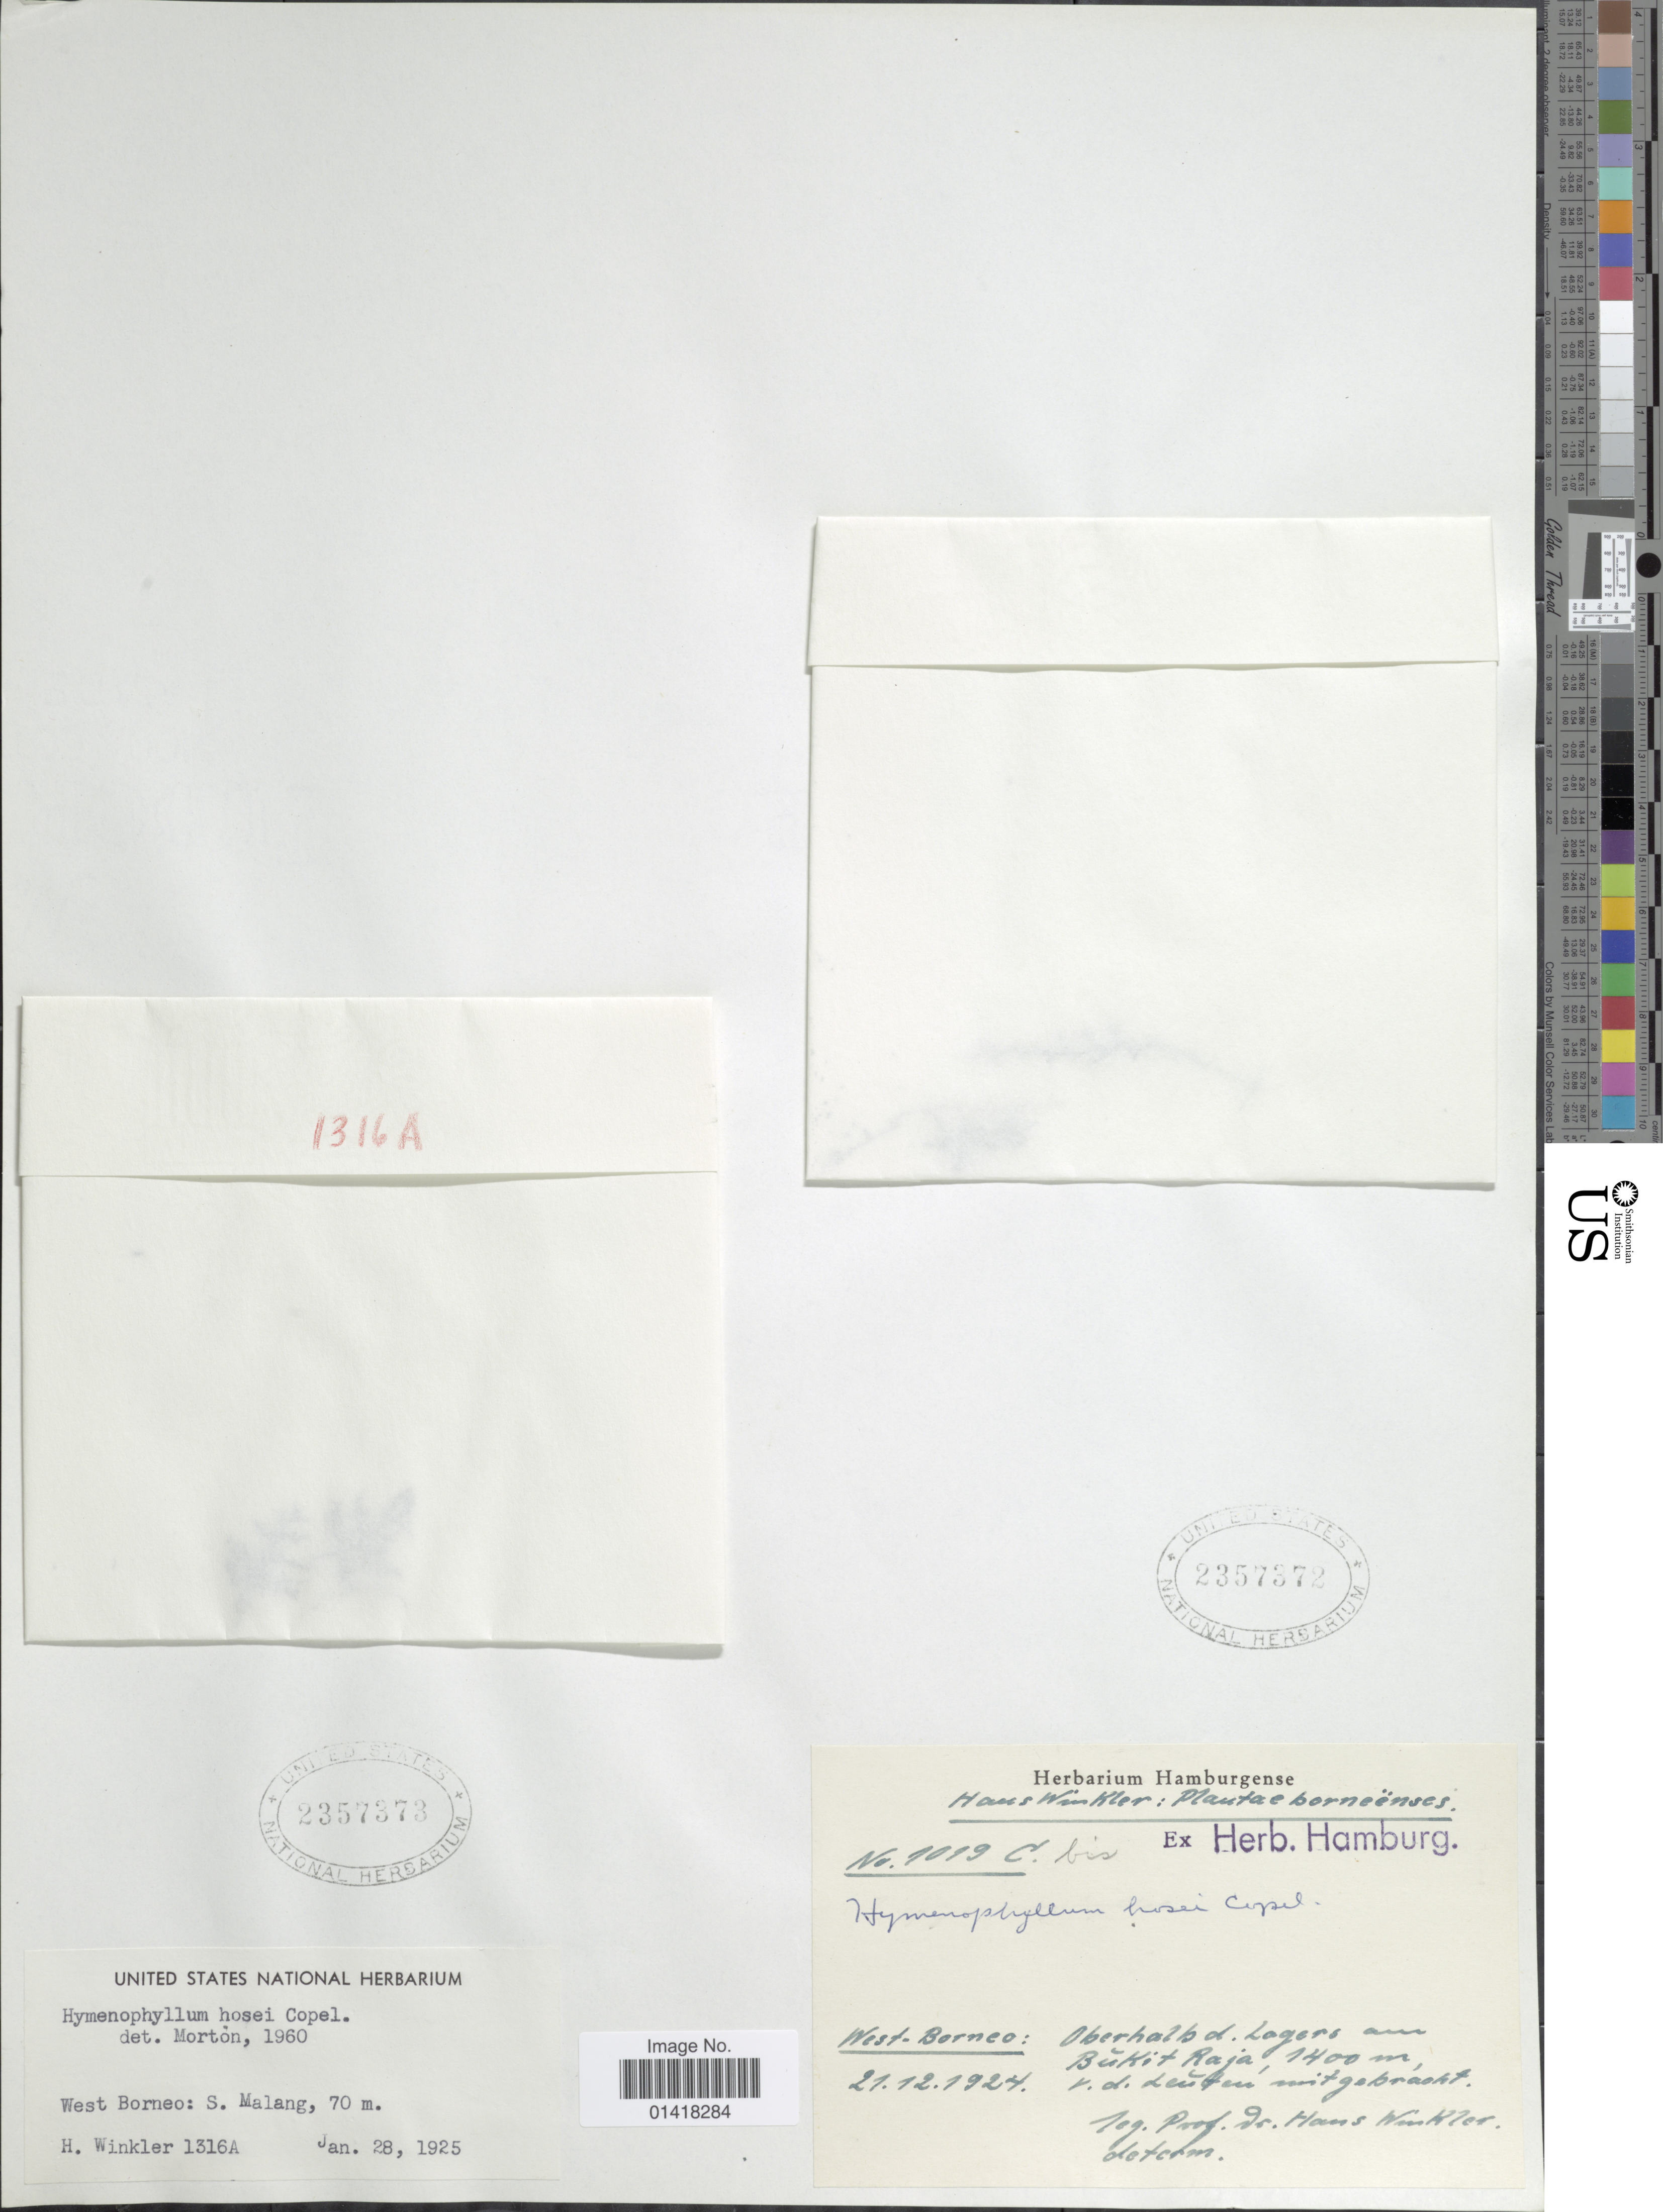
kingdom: Plantae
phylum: Tracheophyta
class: Polypodiopsida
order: Hymenophyllales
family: Hymenophyllaceae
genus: Hymenophyllum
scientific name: Hymenophyllum hosei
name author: Copel.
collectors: H. Winkler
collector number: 1316A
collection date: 1925-01-28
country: Indonesia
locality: West Borneo: S. Malang. : Oberhalb Lagers aum Bukit Raja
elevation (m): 1400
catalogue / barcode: US 2357373